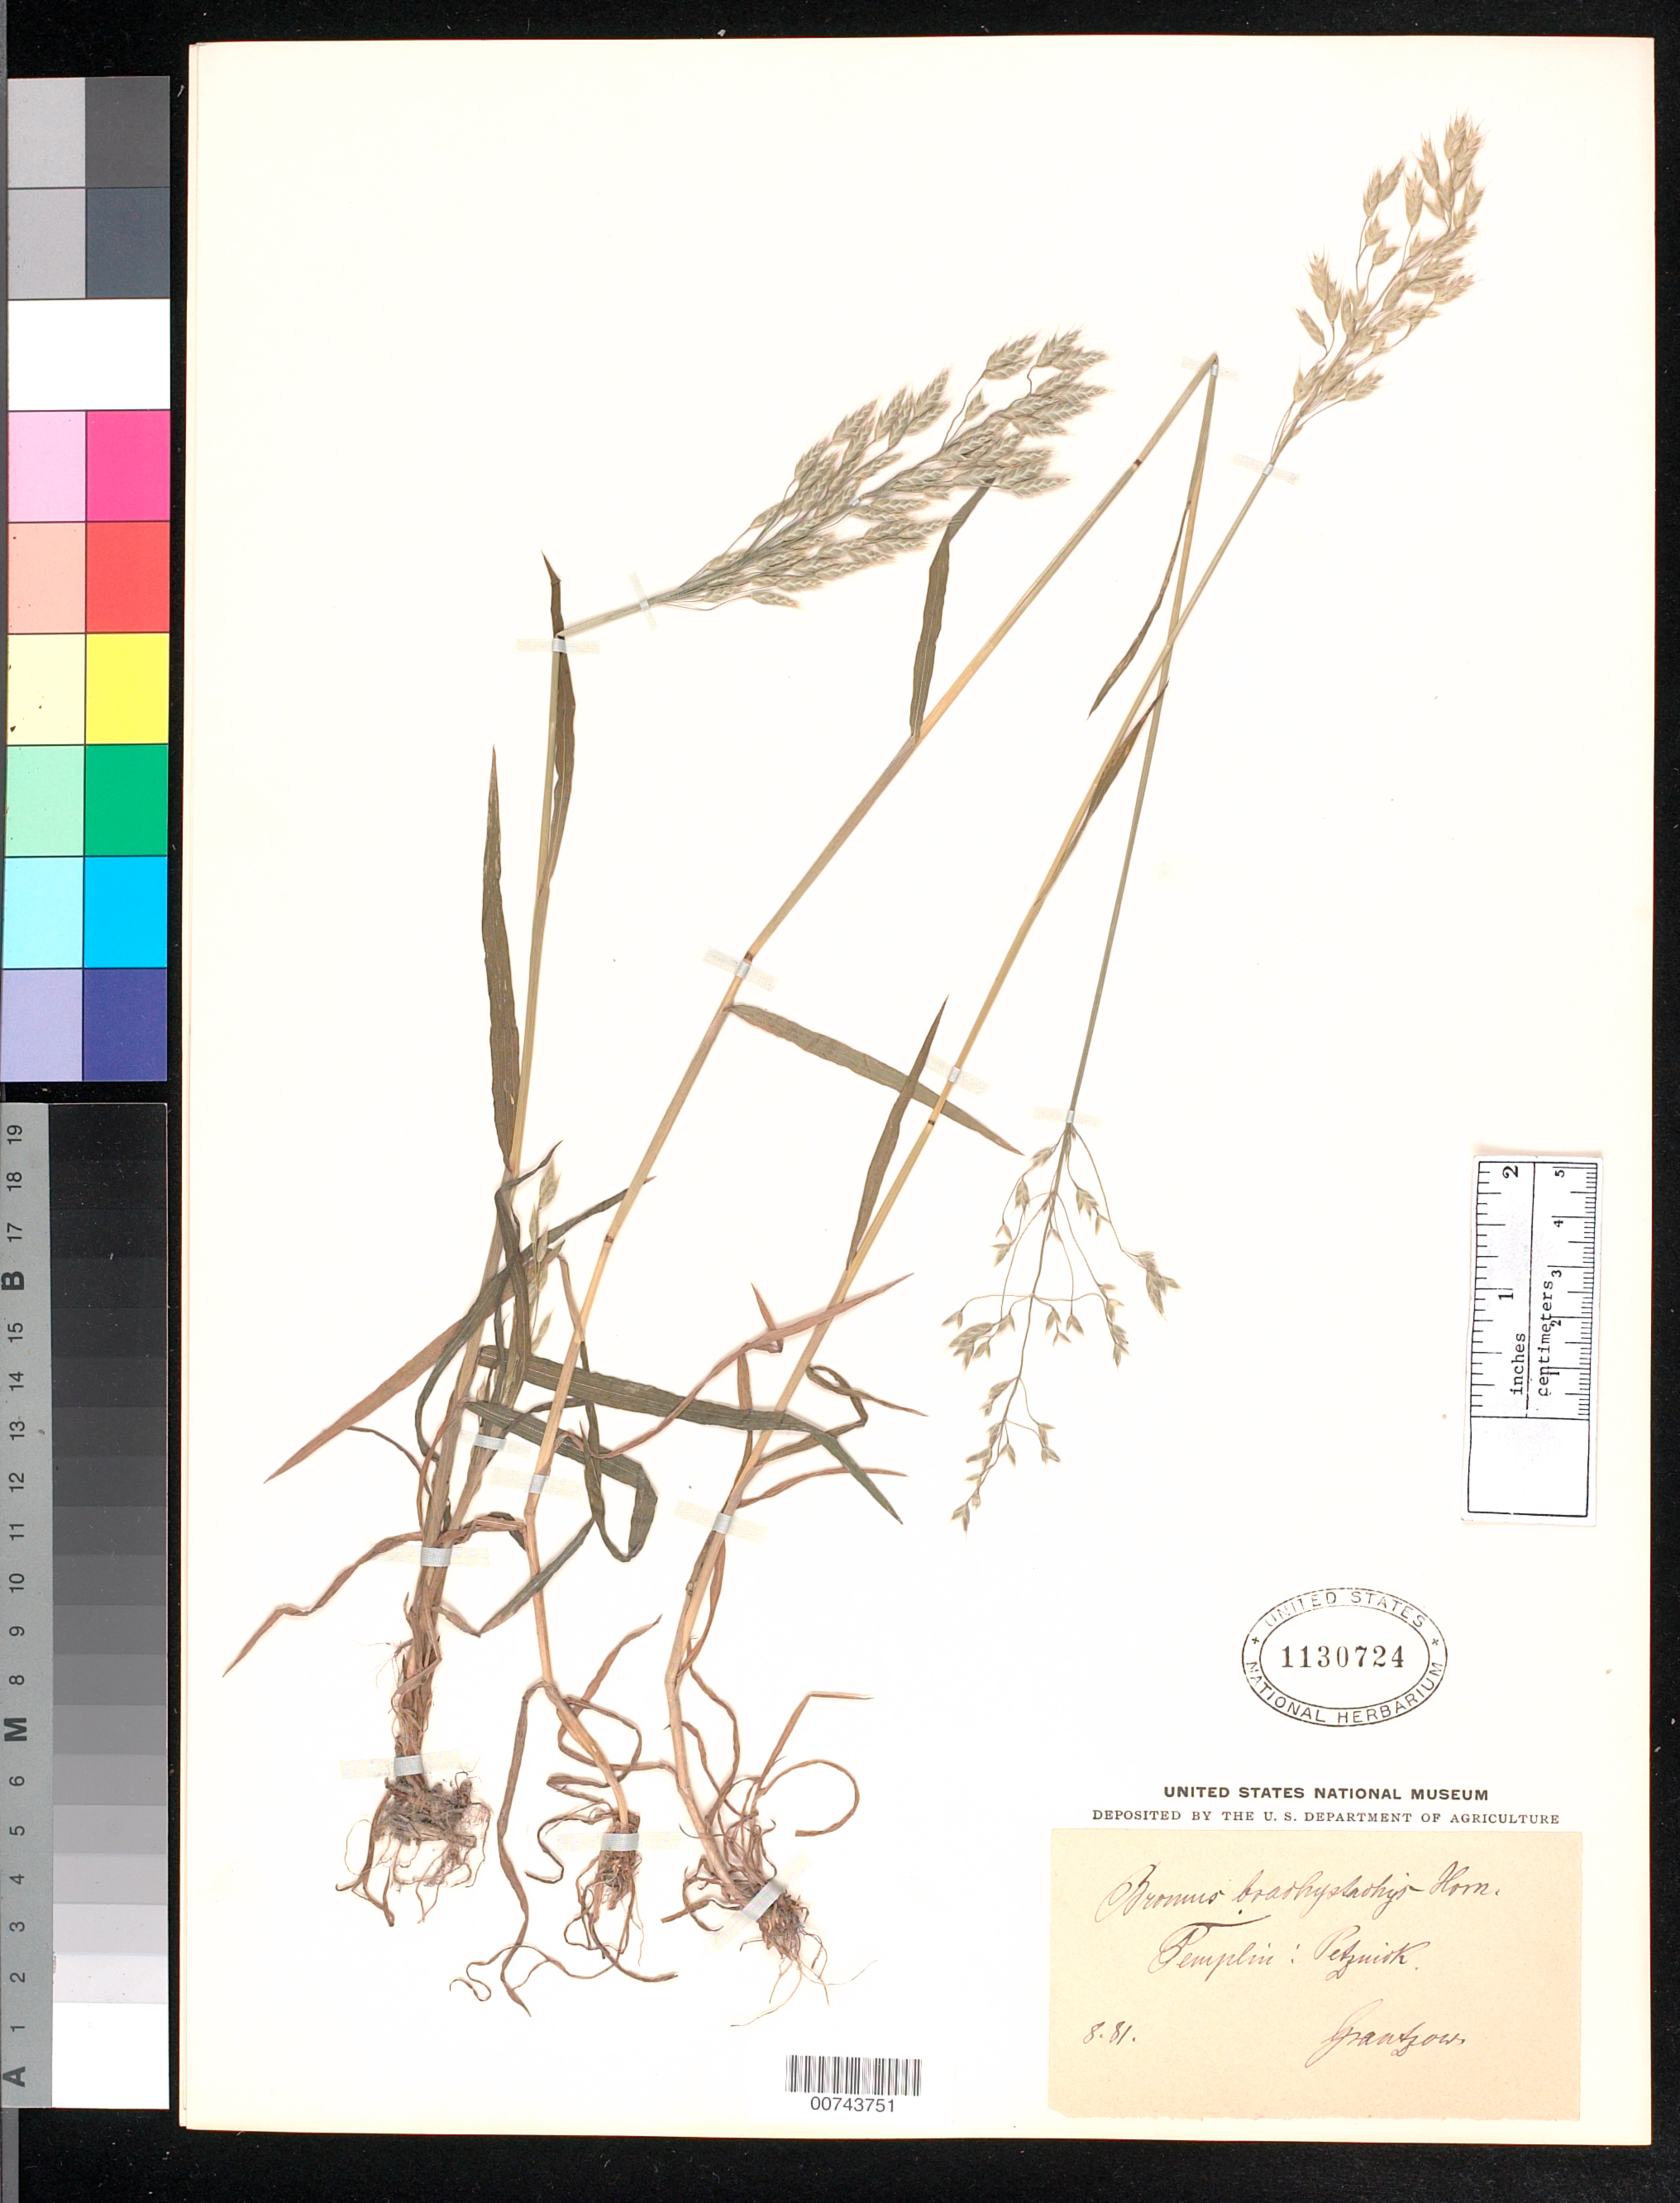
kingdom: Plantae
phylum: Tracheophyta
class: Liliopsida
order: Poales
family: Poaceae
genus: Bromus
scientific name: Bromus brachystachys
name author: Hornung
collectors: C. Grantzow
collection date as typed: Aug 1881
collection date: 1881-08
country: Germany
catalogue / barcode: US 1130724